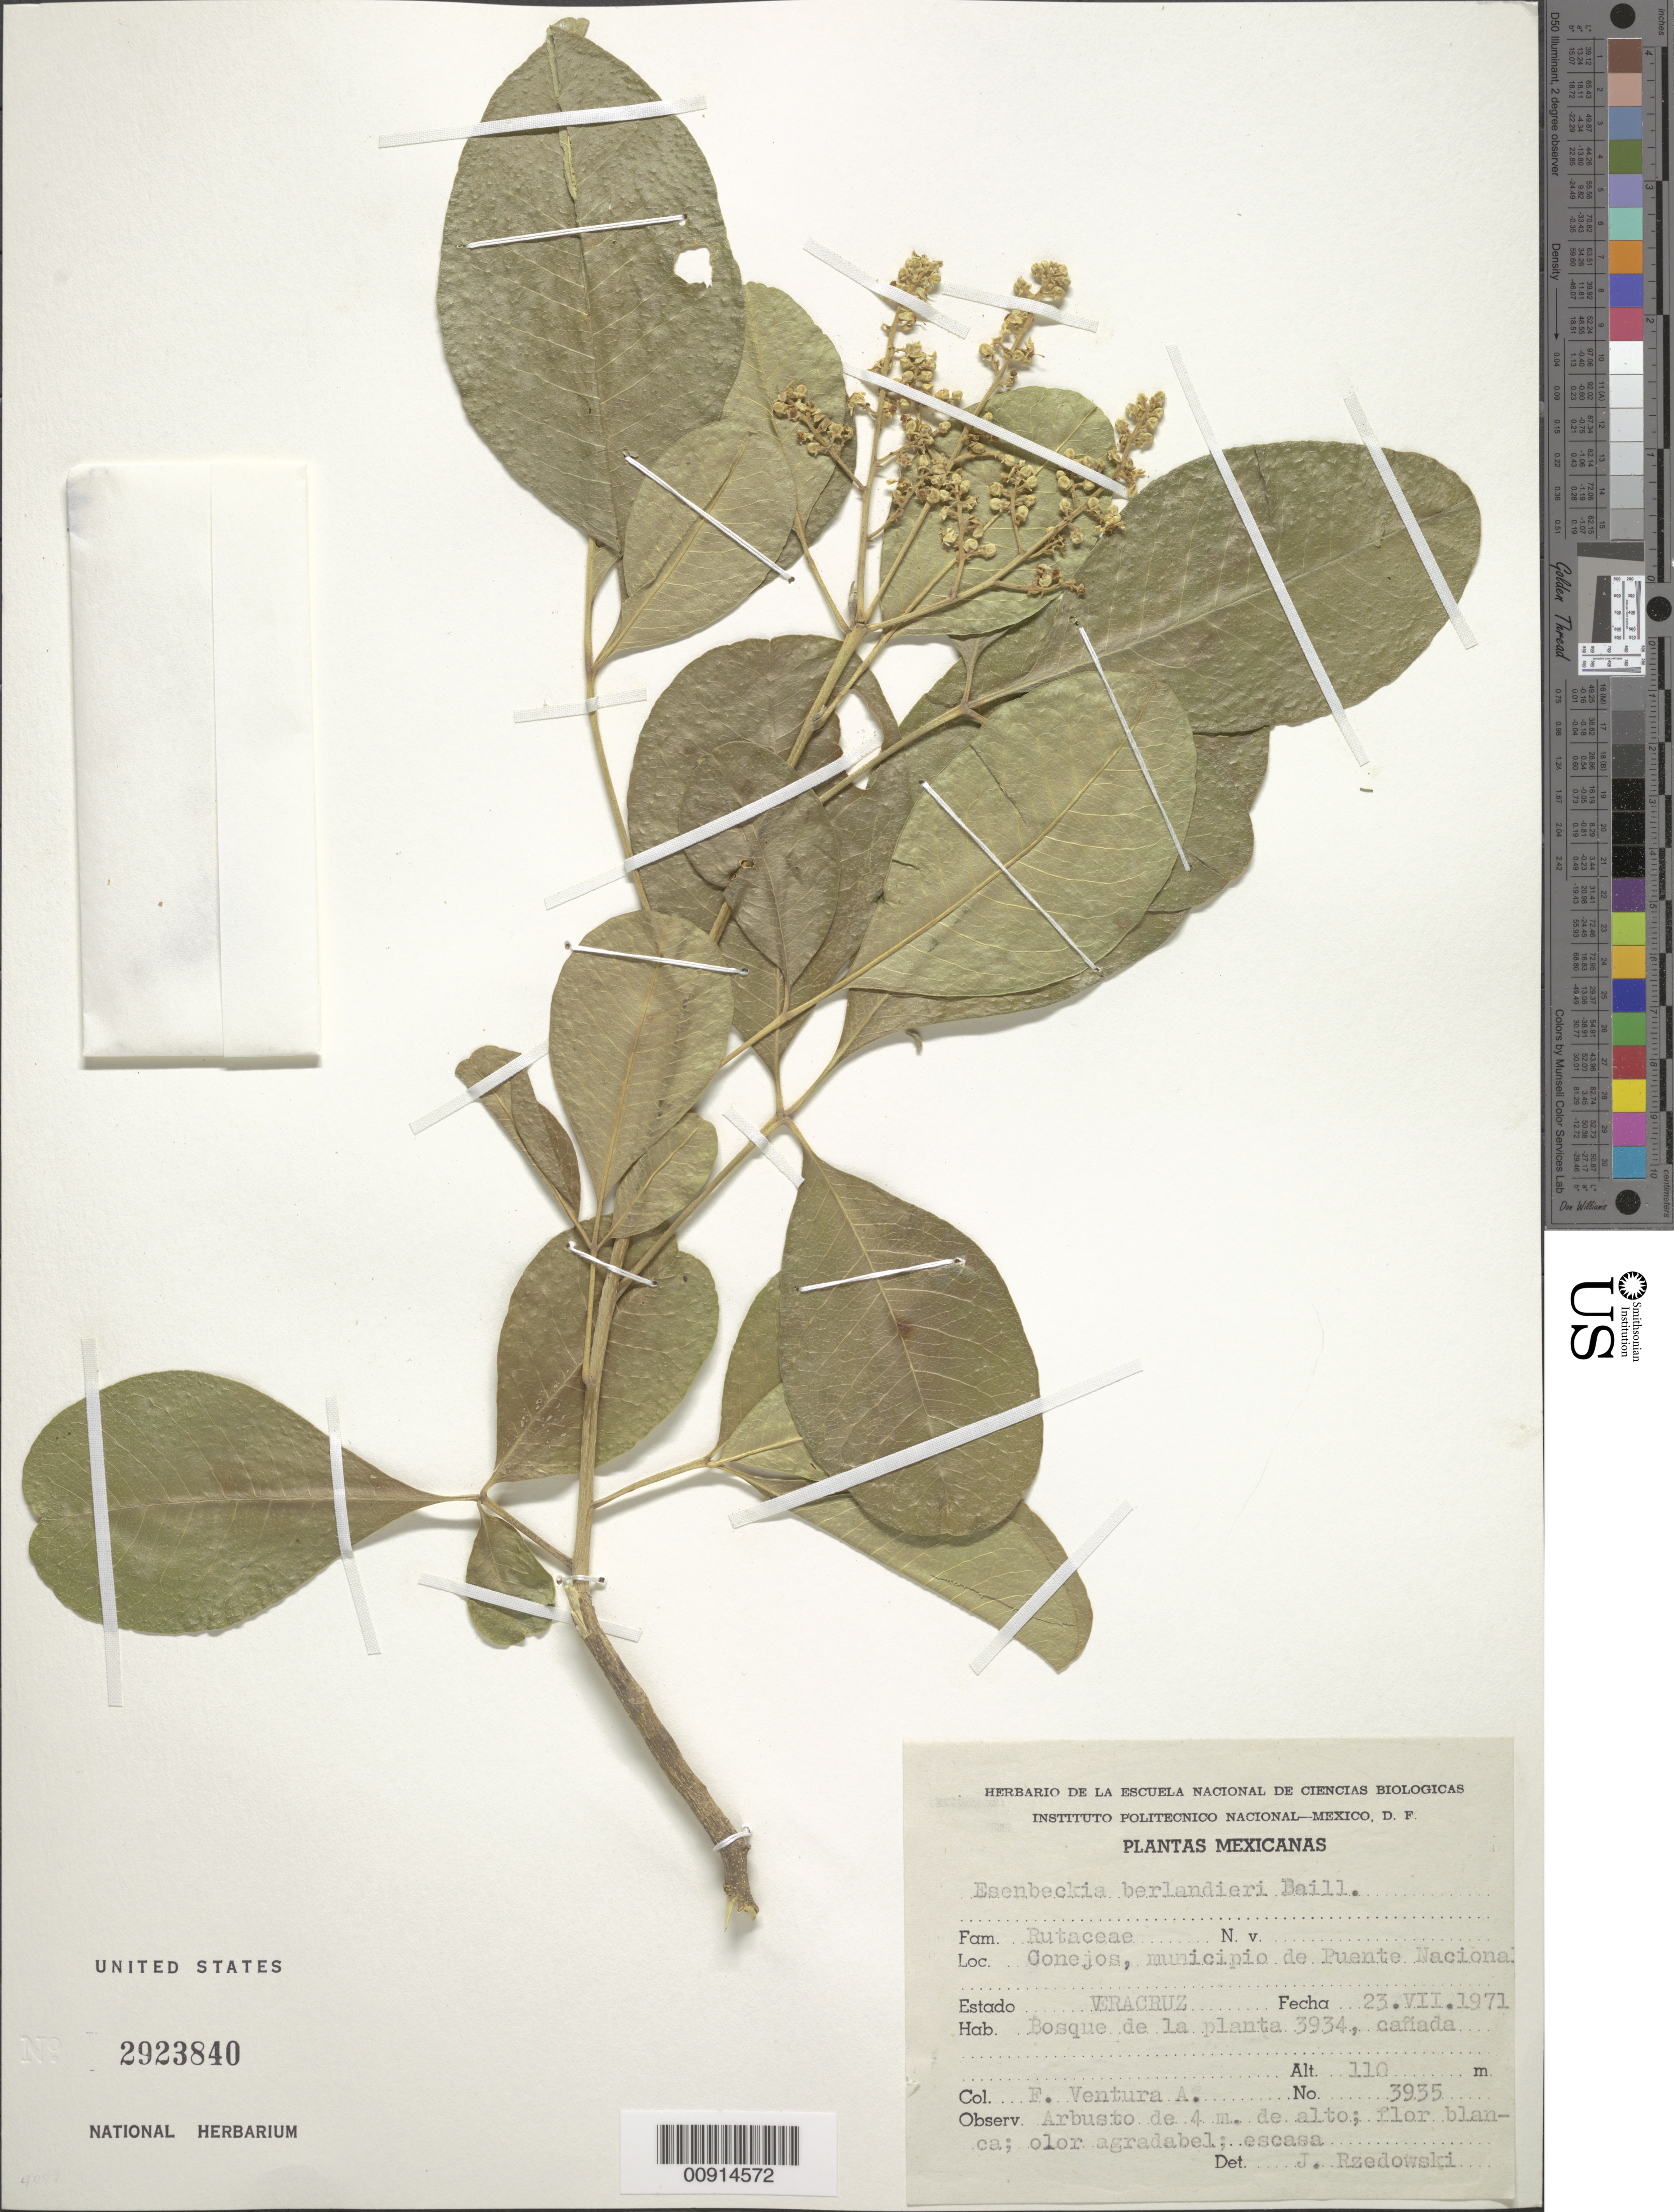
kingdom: Plantae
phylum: Tracheophyta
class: Magnoliopsida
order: Sapindales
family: Rutaceae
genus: Esenbeckia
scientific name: Esenbeckia berlandieri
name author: Baill. ex Hemsl.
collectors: F. Ventura A.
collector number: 3935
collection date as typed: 23 Jul 1971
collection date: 1971-07-23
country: Mexico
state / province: Veracruz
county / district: Puente Nacional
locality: Conejos, municipio de Puente Nacional, Estado Veracruz.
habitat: Bosque de la planta 3934, cañada.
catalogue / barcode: US 2923840